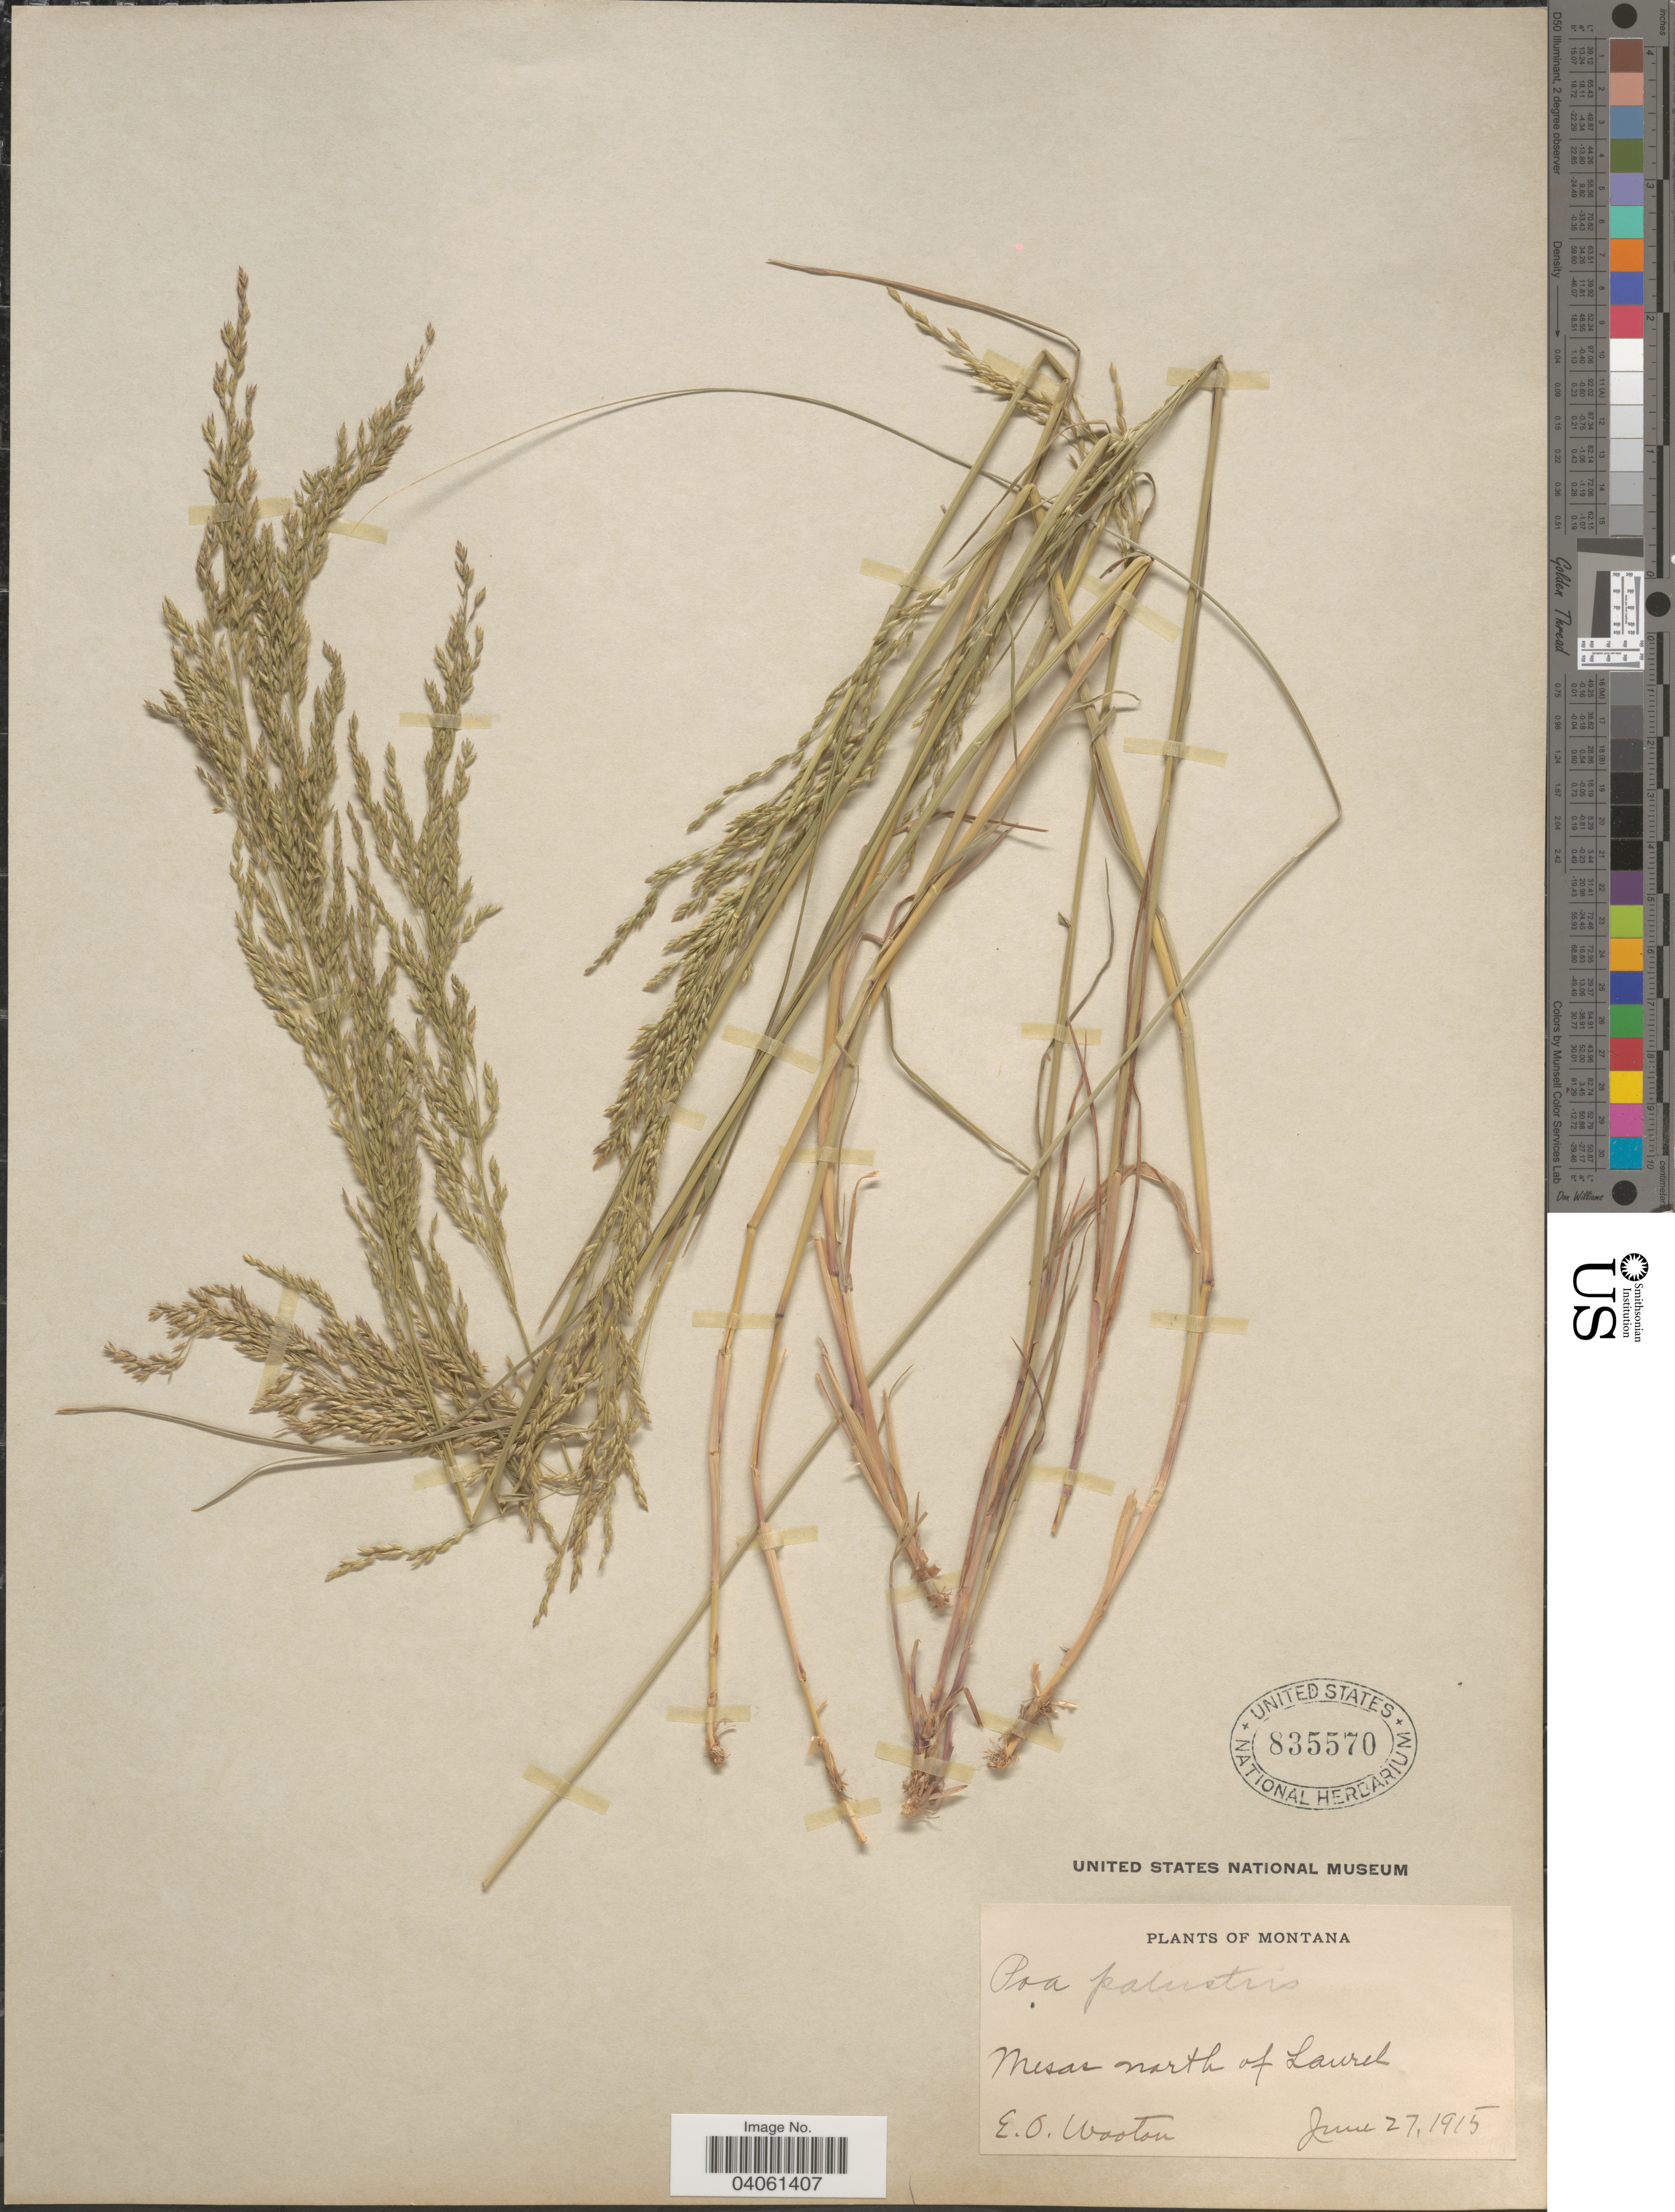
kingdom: Plantae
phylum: Tracheophyta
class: Liliopsida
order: Poales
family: Poaceae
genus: Poa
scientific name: Poa palustris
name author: L.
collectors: E. O. Wooton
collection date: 1915-06-27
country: United States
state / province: Montana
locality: Mesas north of Laurel.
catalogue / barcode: US 835570